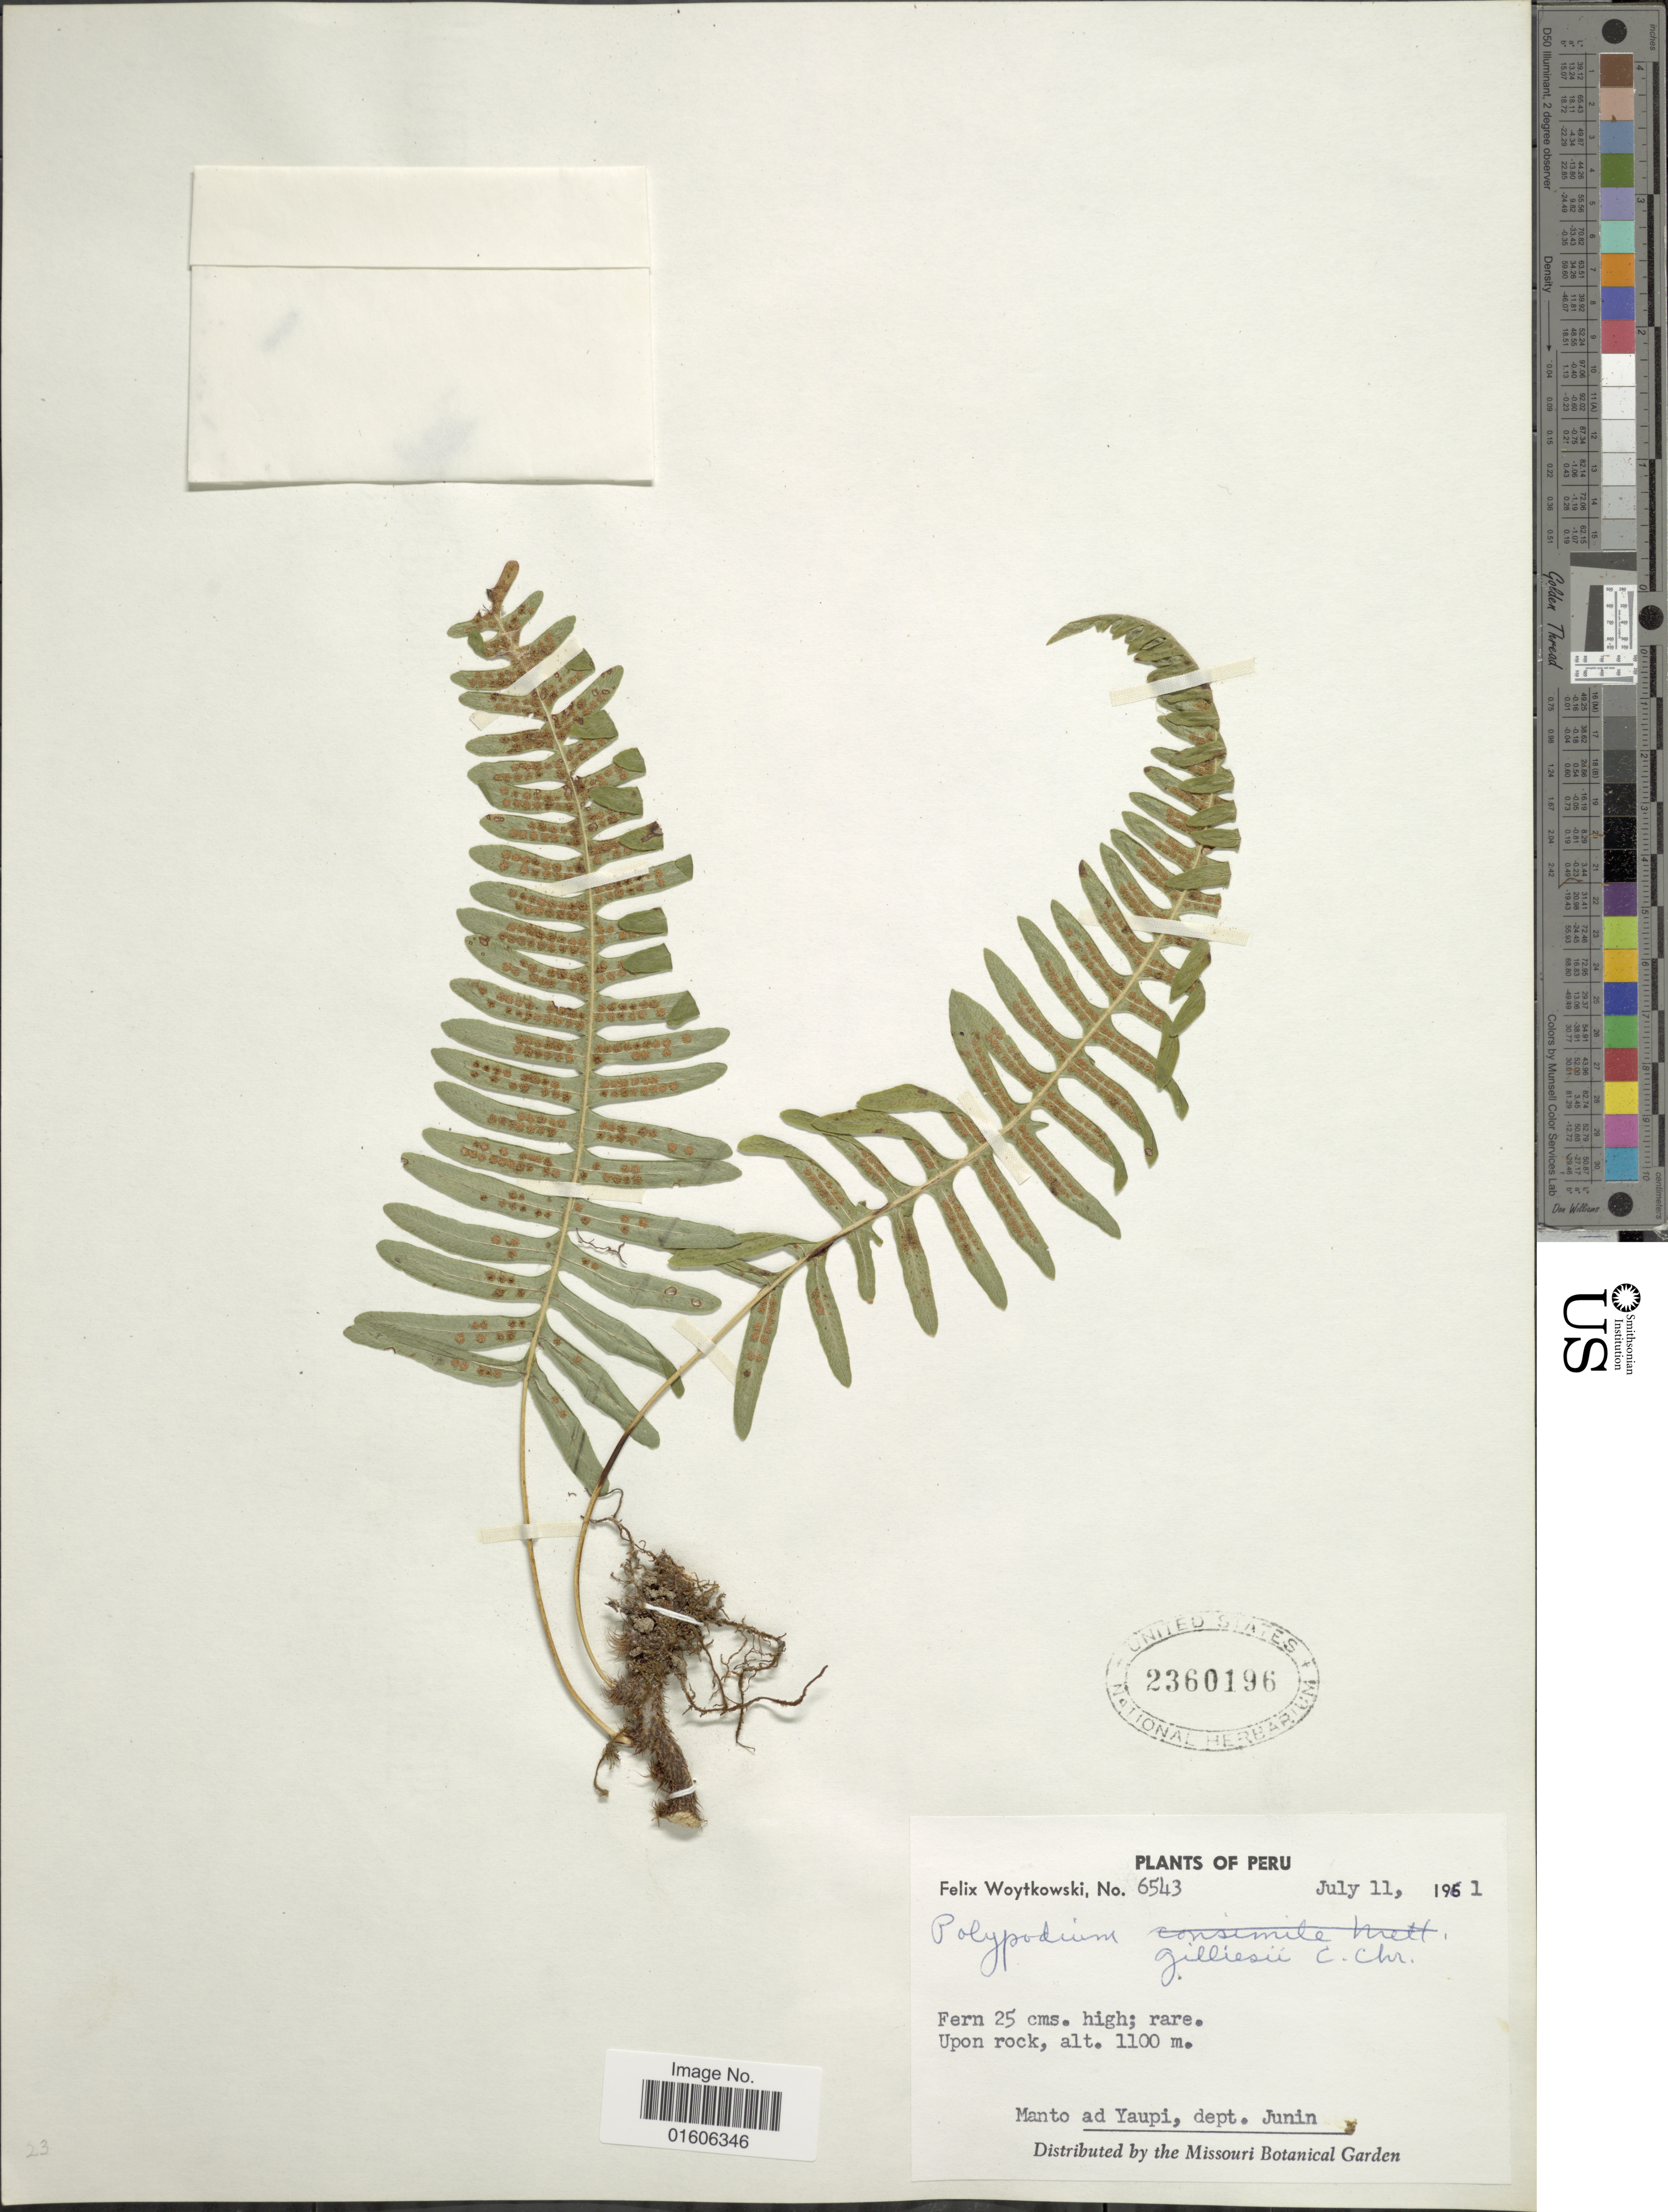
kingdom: Plantae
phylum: Tracheophyta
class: Polypodiopsida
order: Polypodiales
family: Polypodiaceae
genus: Serpocaulon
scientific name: Serpocaulon gilliesii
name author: (C. Chr.) A.R. Sm.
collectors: F. Woytkowski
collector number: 6543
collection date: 1961-07-11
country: Peru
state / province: Junín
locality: Manto and Yaupi, dept. Junin.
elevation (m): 1100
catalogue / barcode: US 2360196